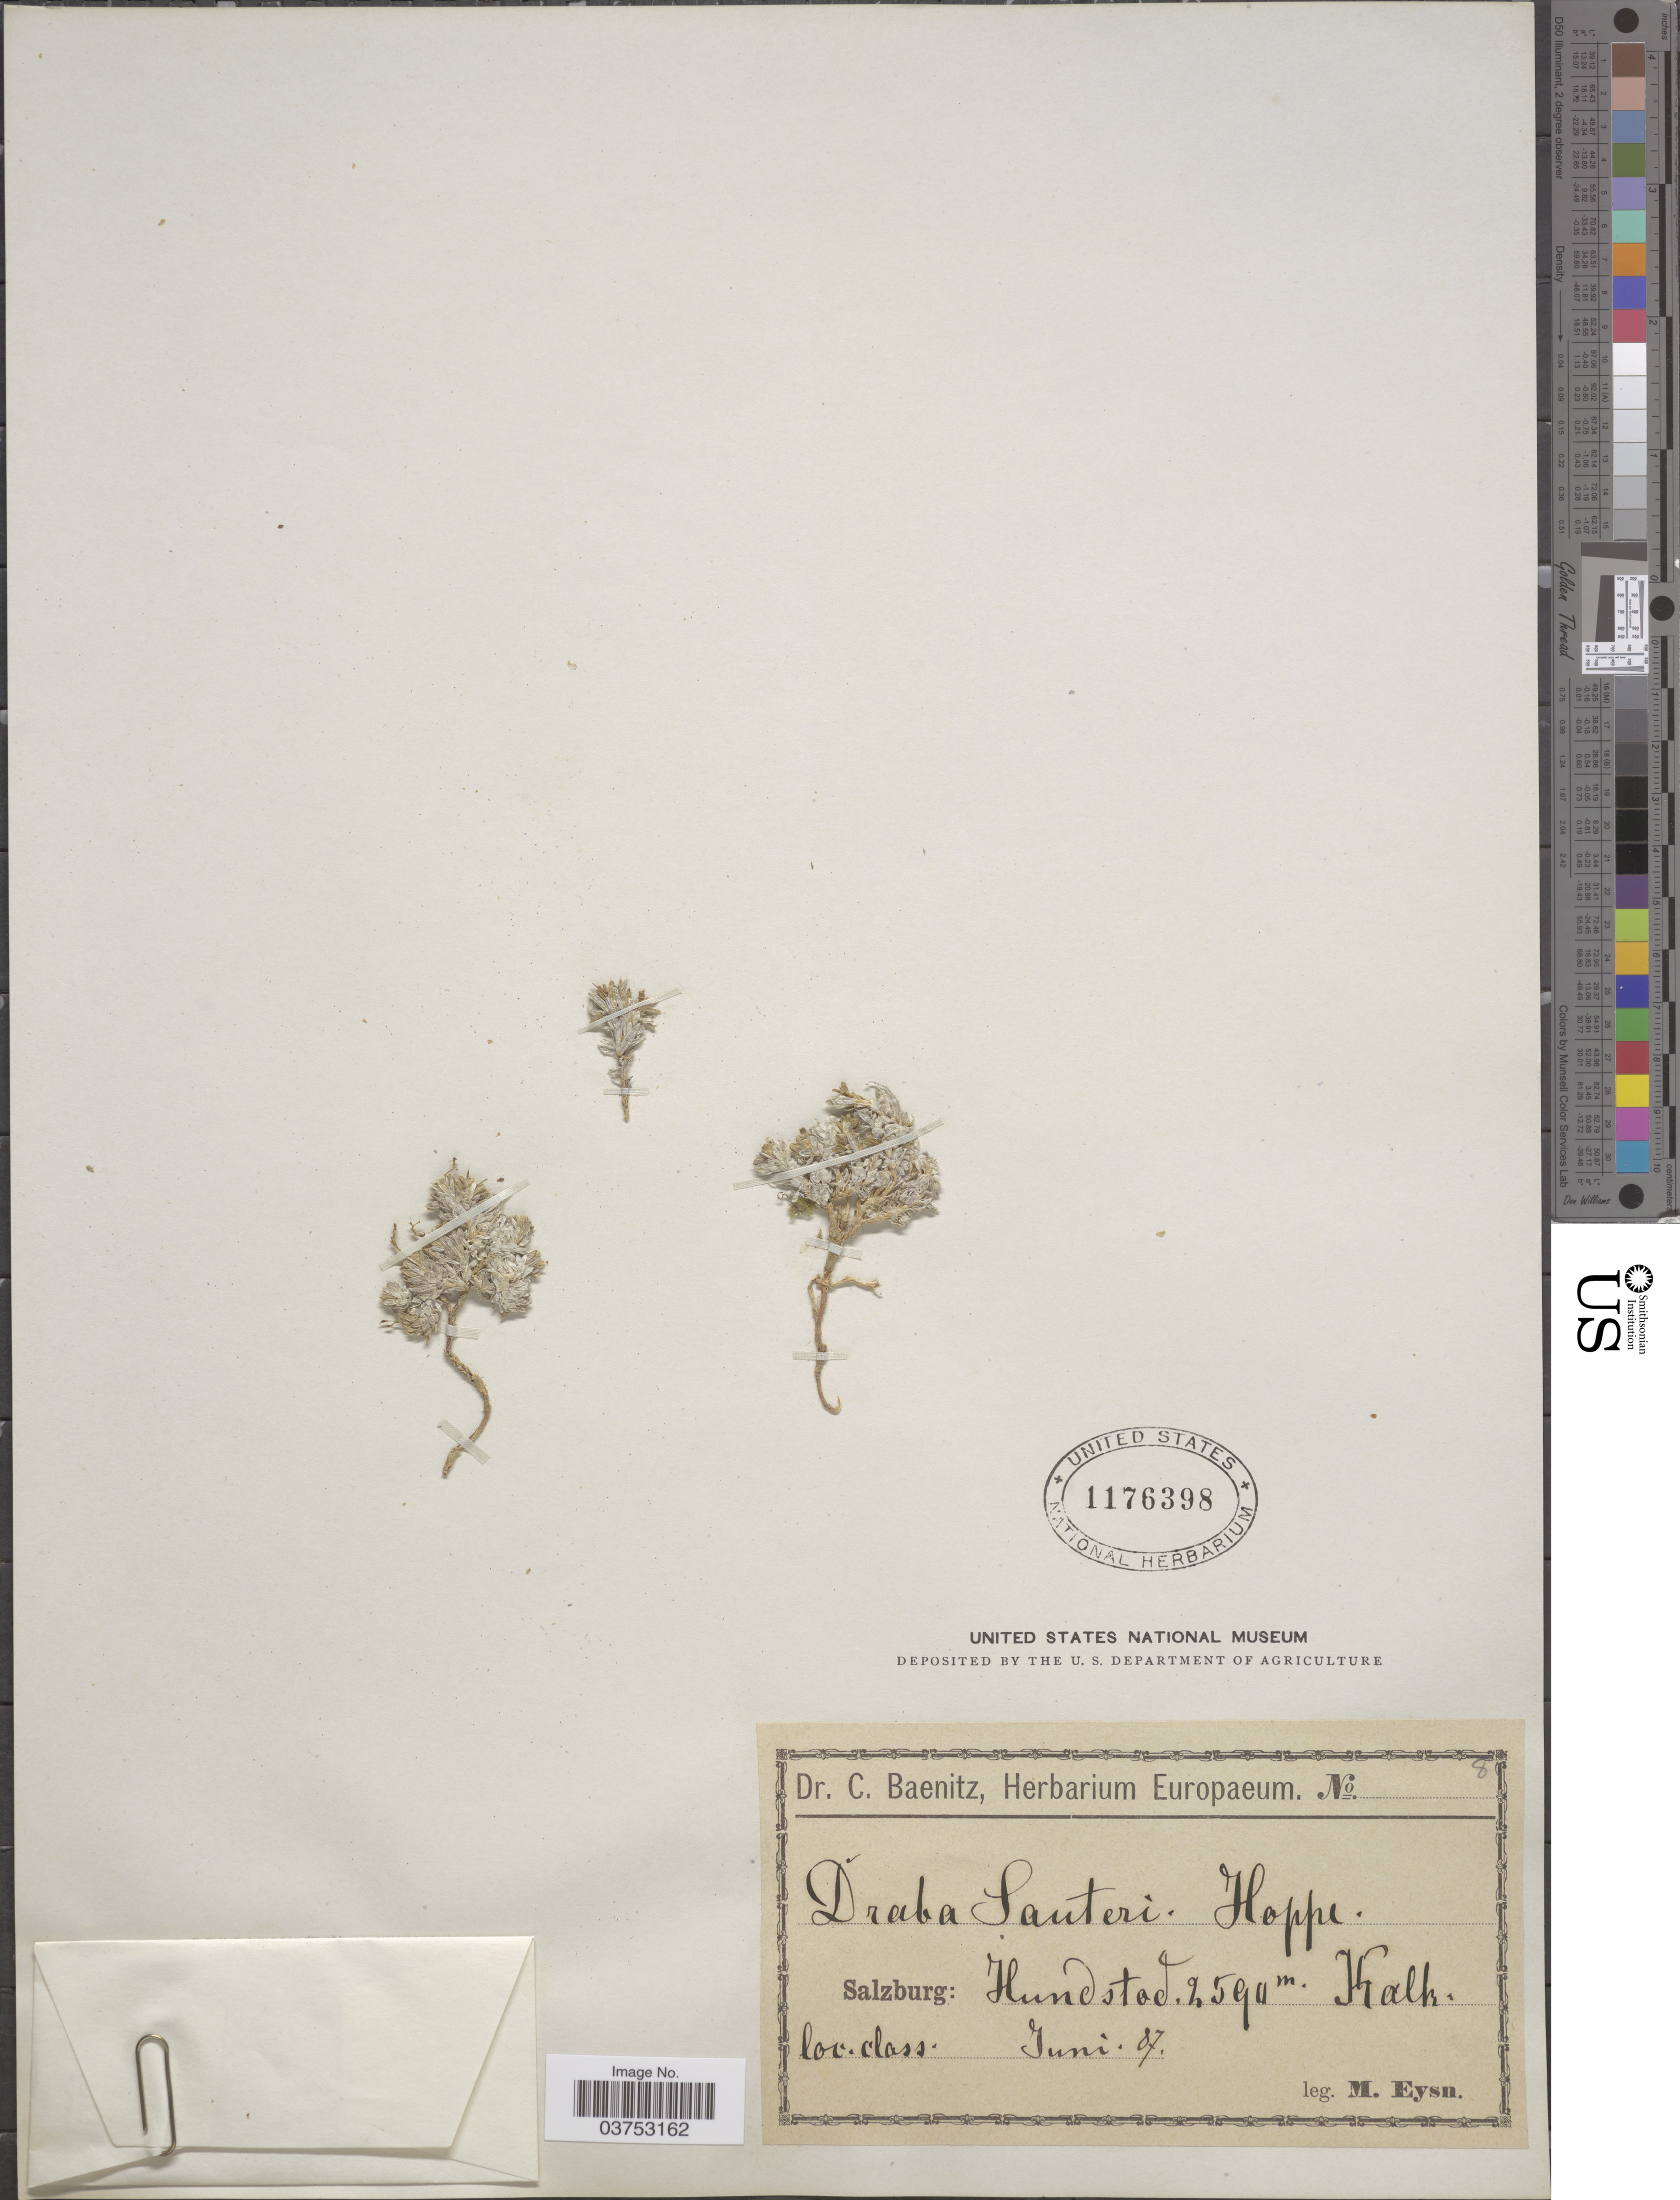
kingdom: Plantae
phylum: Tracheophyta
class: Magnoliopsida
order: Brassicales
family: Brassicaceae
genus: Draba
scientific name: Draba sauteri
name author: Hoppe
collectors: M. Eysn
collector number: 8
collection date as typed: Transcribed d/m/y: /6/87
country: Austria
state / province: Salzburg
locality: Hundstad. Kalk. loc. class. [interpreted]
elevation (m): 2590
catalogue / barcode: US 1176398